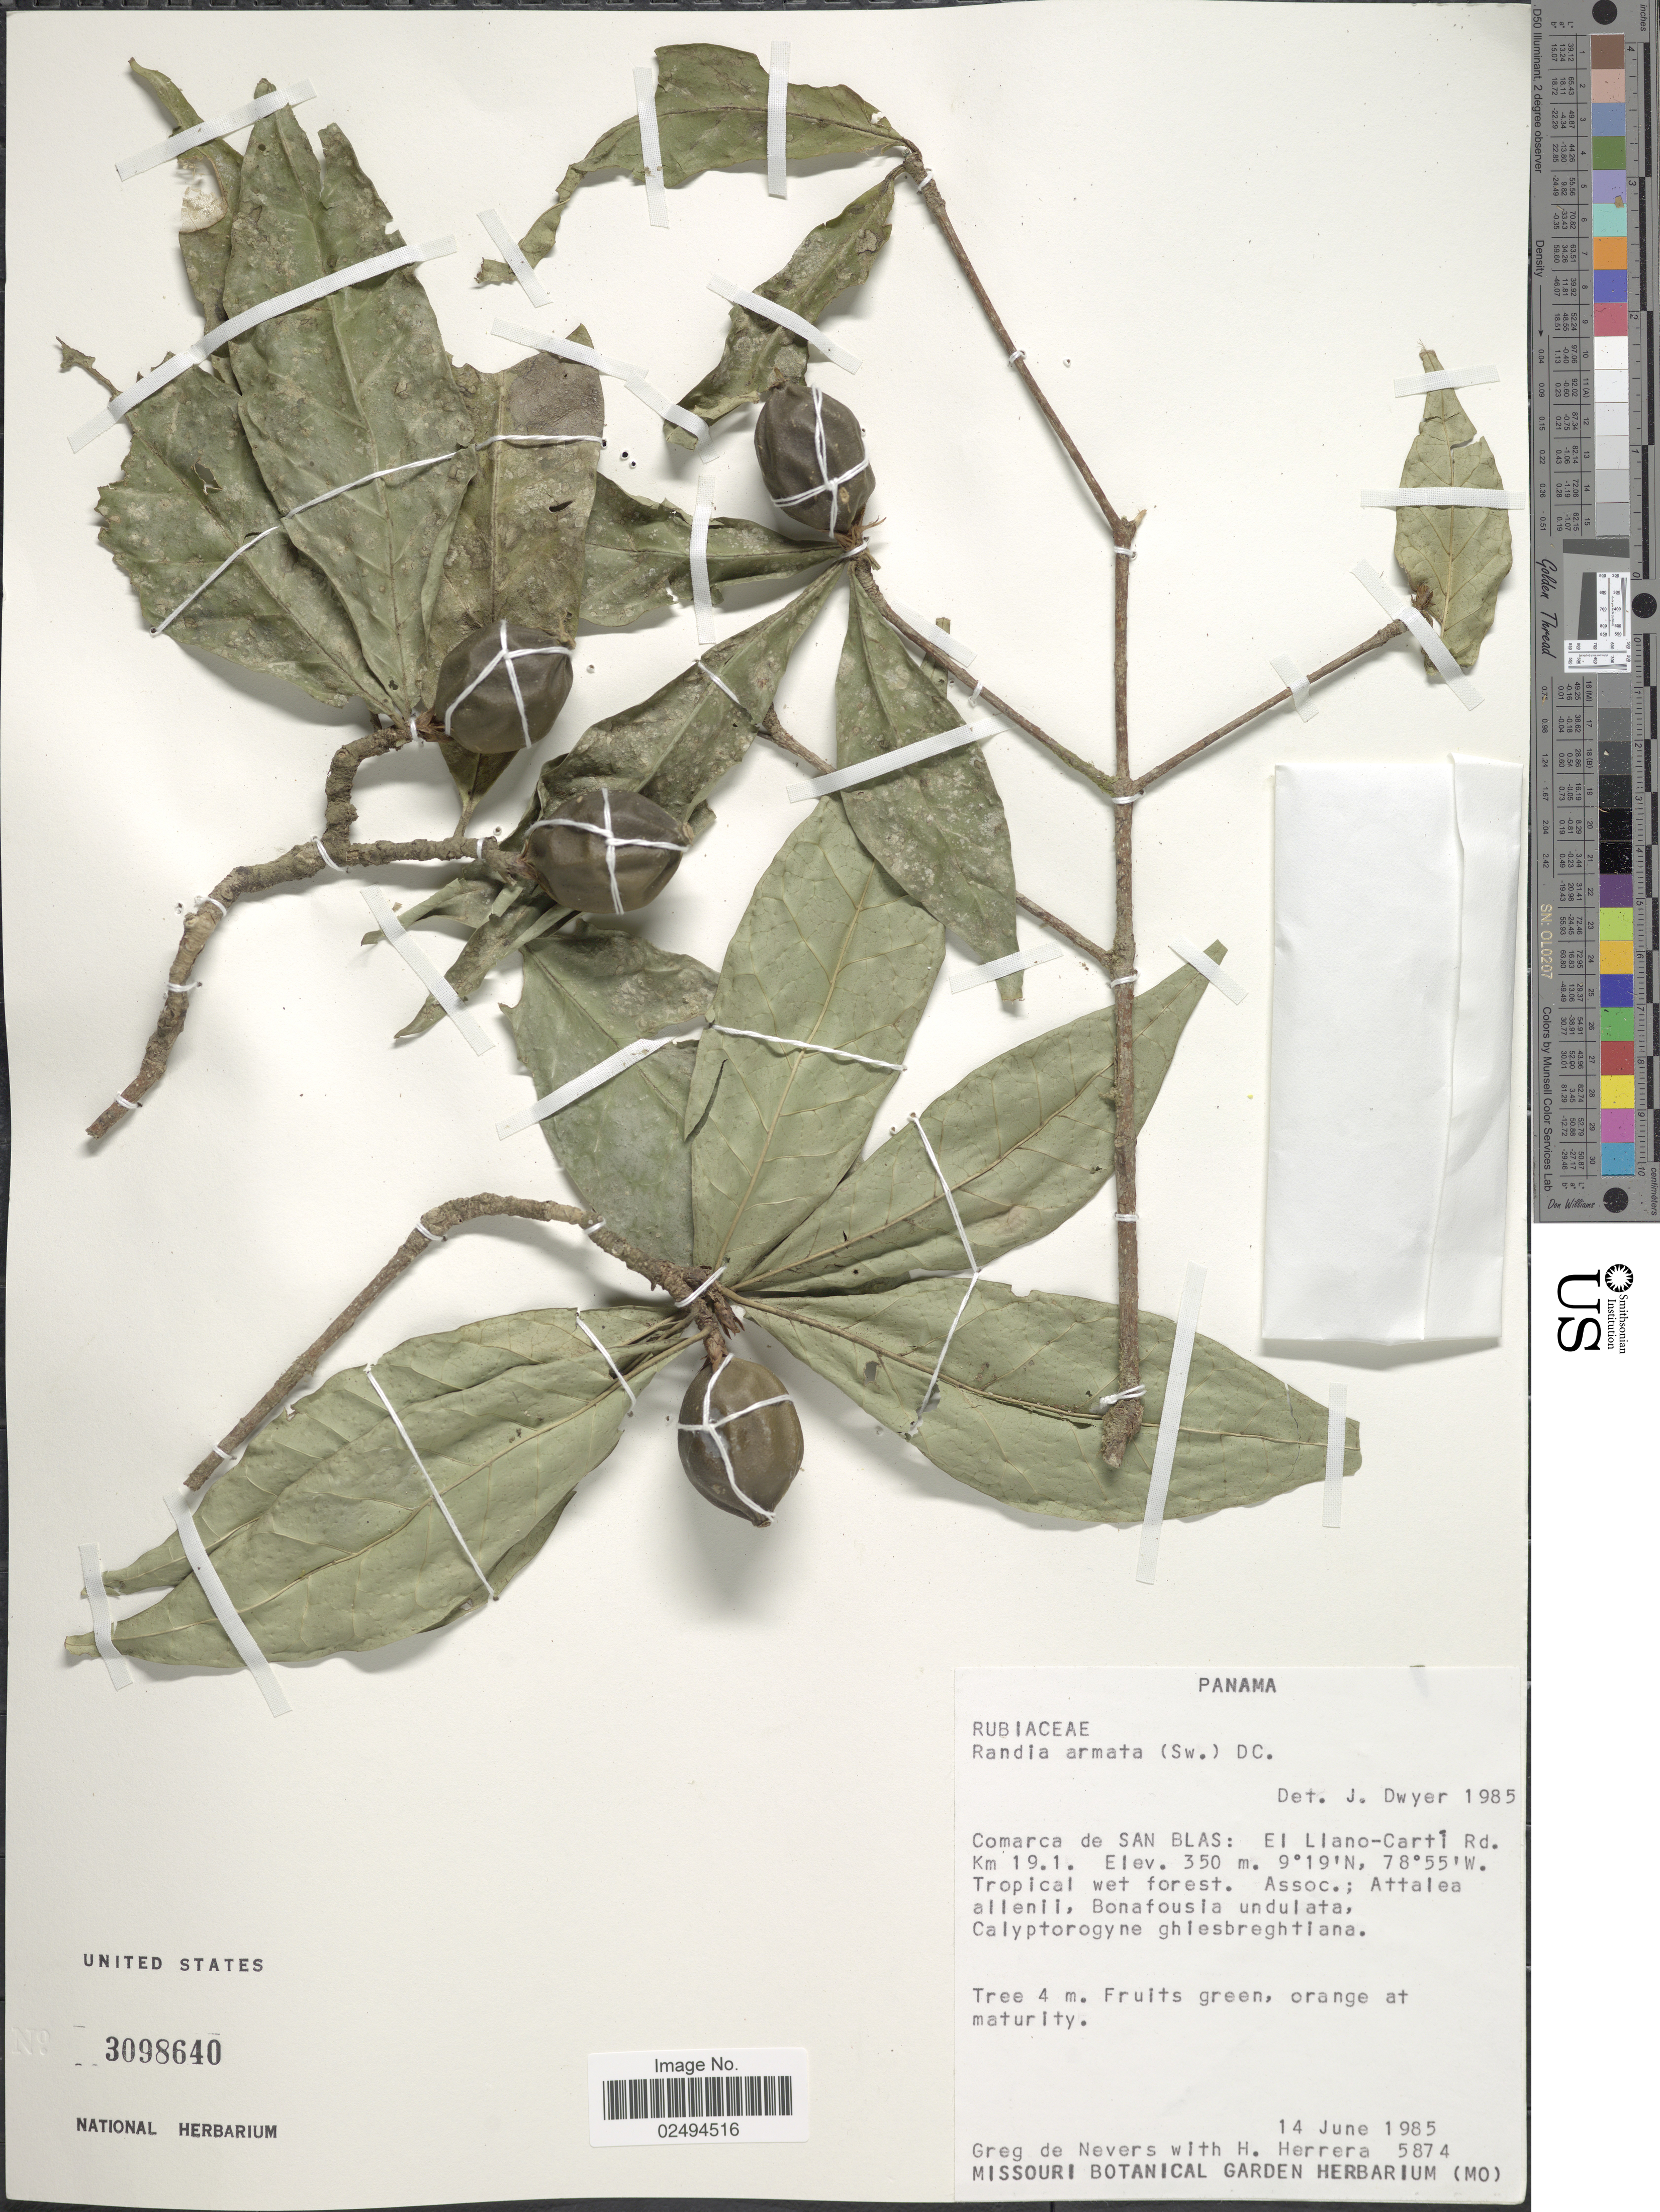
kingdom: Plantae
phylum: Tracheophyta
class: Magnoliopsida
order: Gentianales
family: Rubiaceae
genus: Randia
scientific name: Randia armata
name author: (Sw.) DC.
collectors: G. C. de Nevers & H. Herrera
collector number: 5874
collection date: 1985-06-14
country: Panama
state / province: Kuna Yala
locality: Comarca de San Blas: El Llano- Carti Rd. Km 19.1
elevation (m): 350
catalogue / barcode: US 3098640